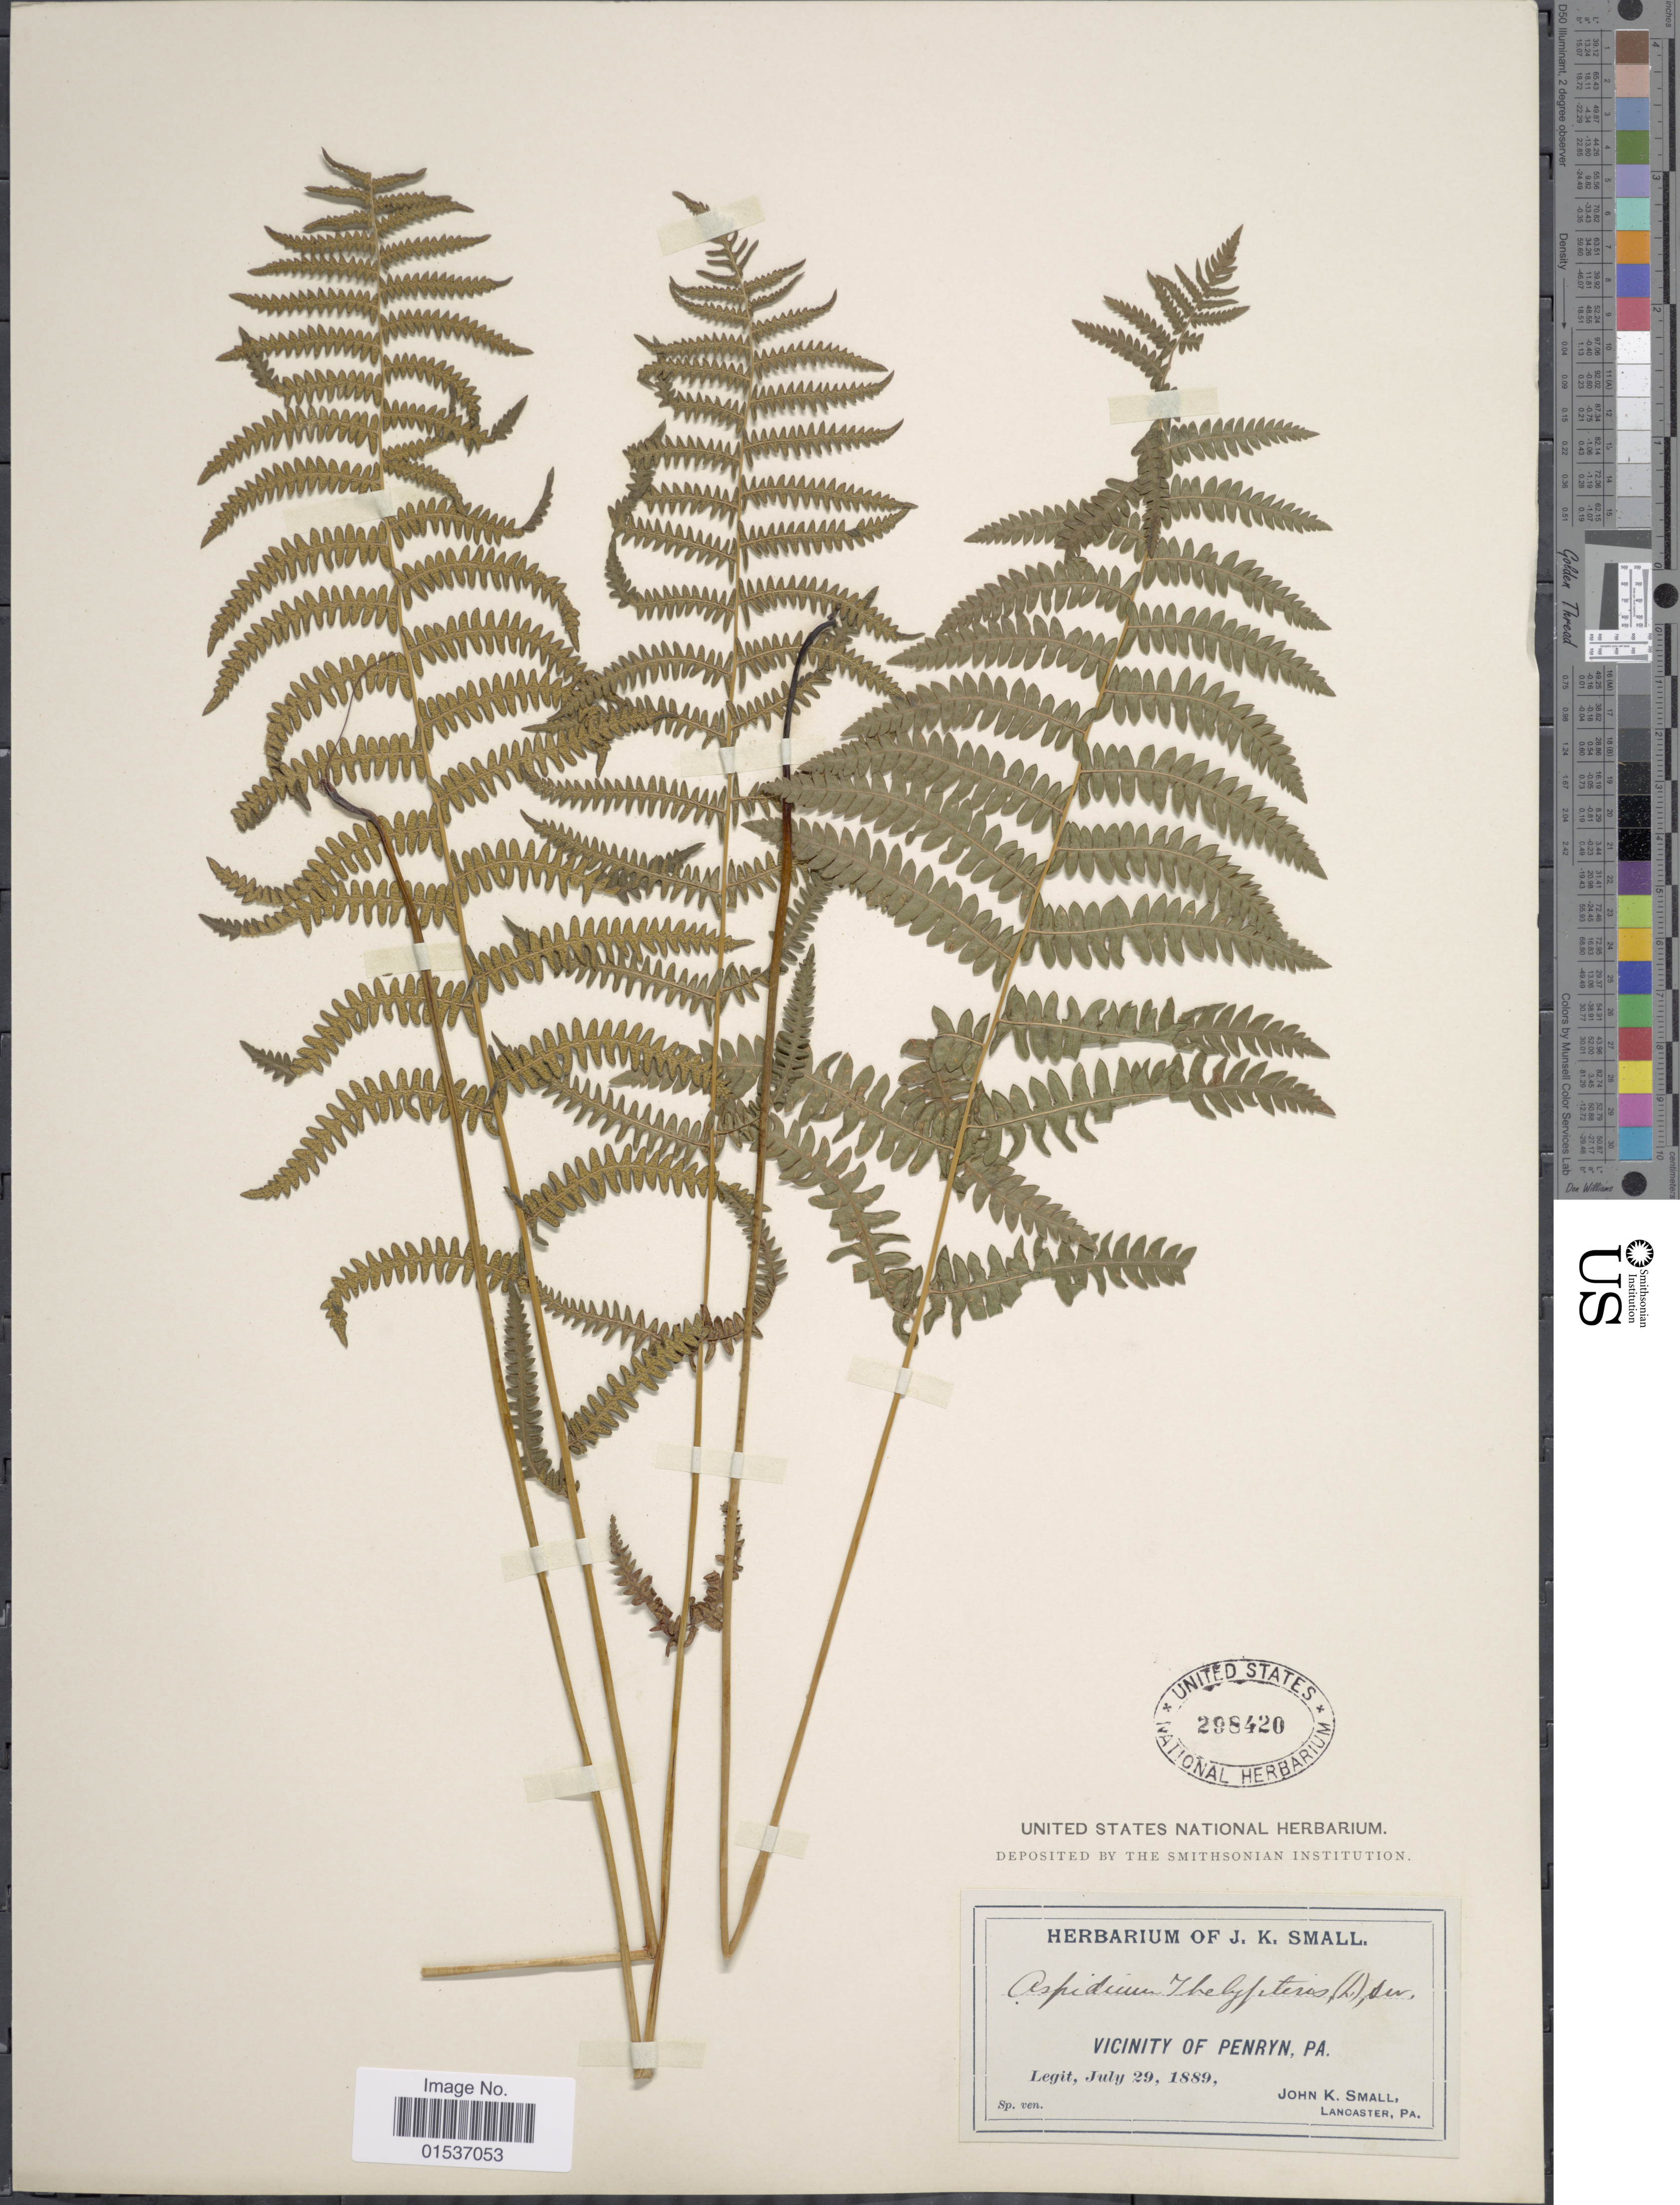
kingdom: Plantae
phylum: Tracheophyta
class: Polypodiopsida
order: Polypodiales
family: Thelypteridaceae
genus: Thelypteris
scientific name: Thelypteris palustris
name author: (Salisb.) Schott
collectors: J. K. Small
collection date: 1889-07-29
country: United States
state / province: Pennsylvania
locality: Vicinity of Penryn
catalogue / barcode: US 298420